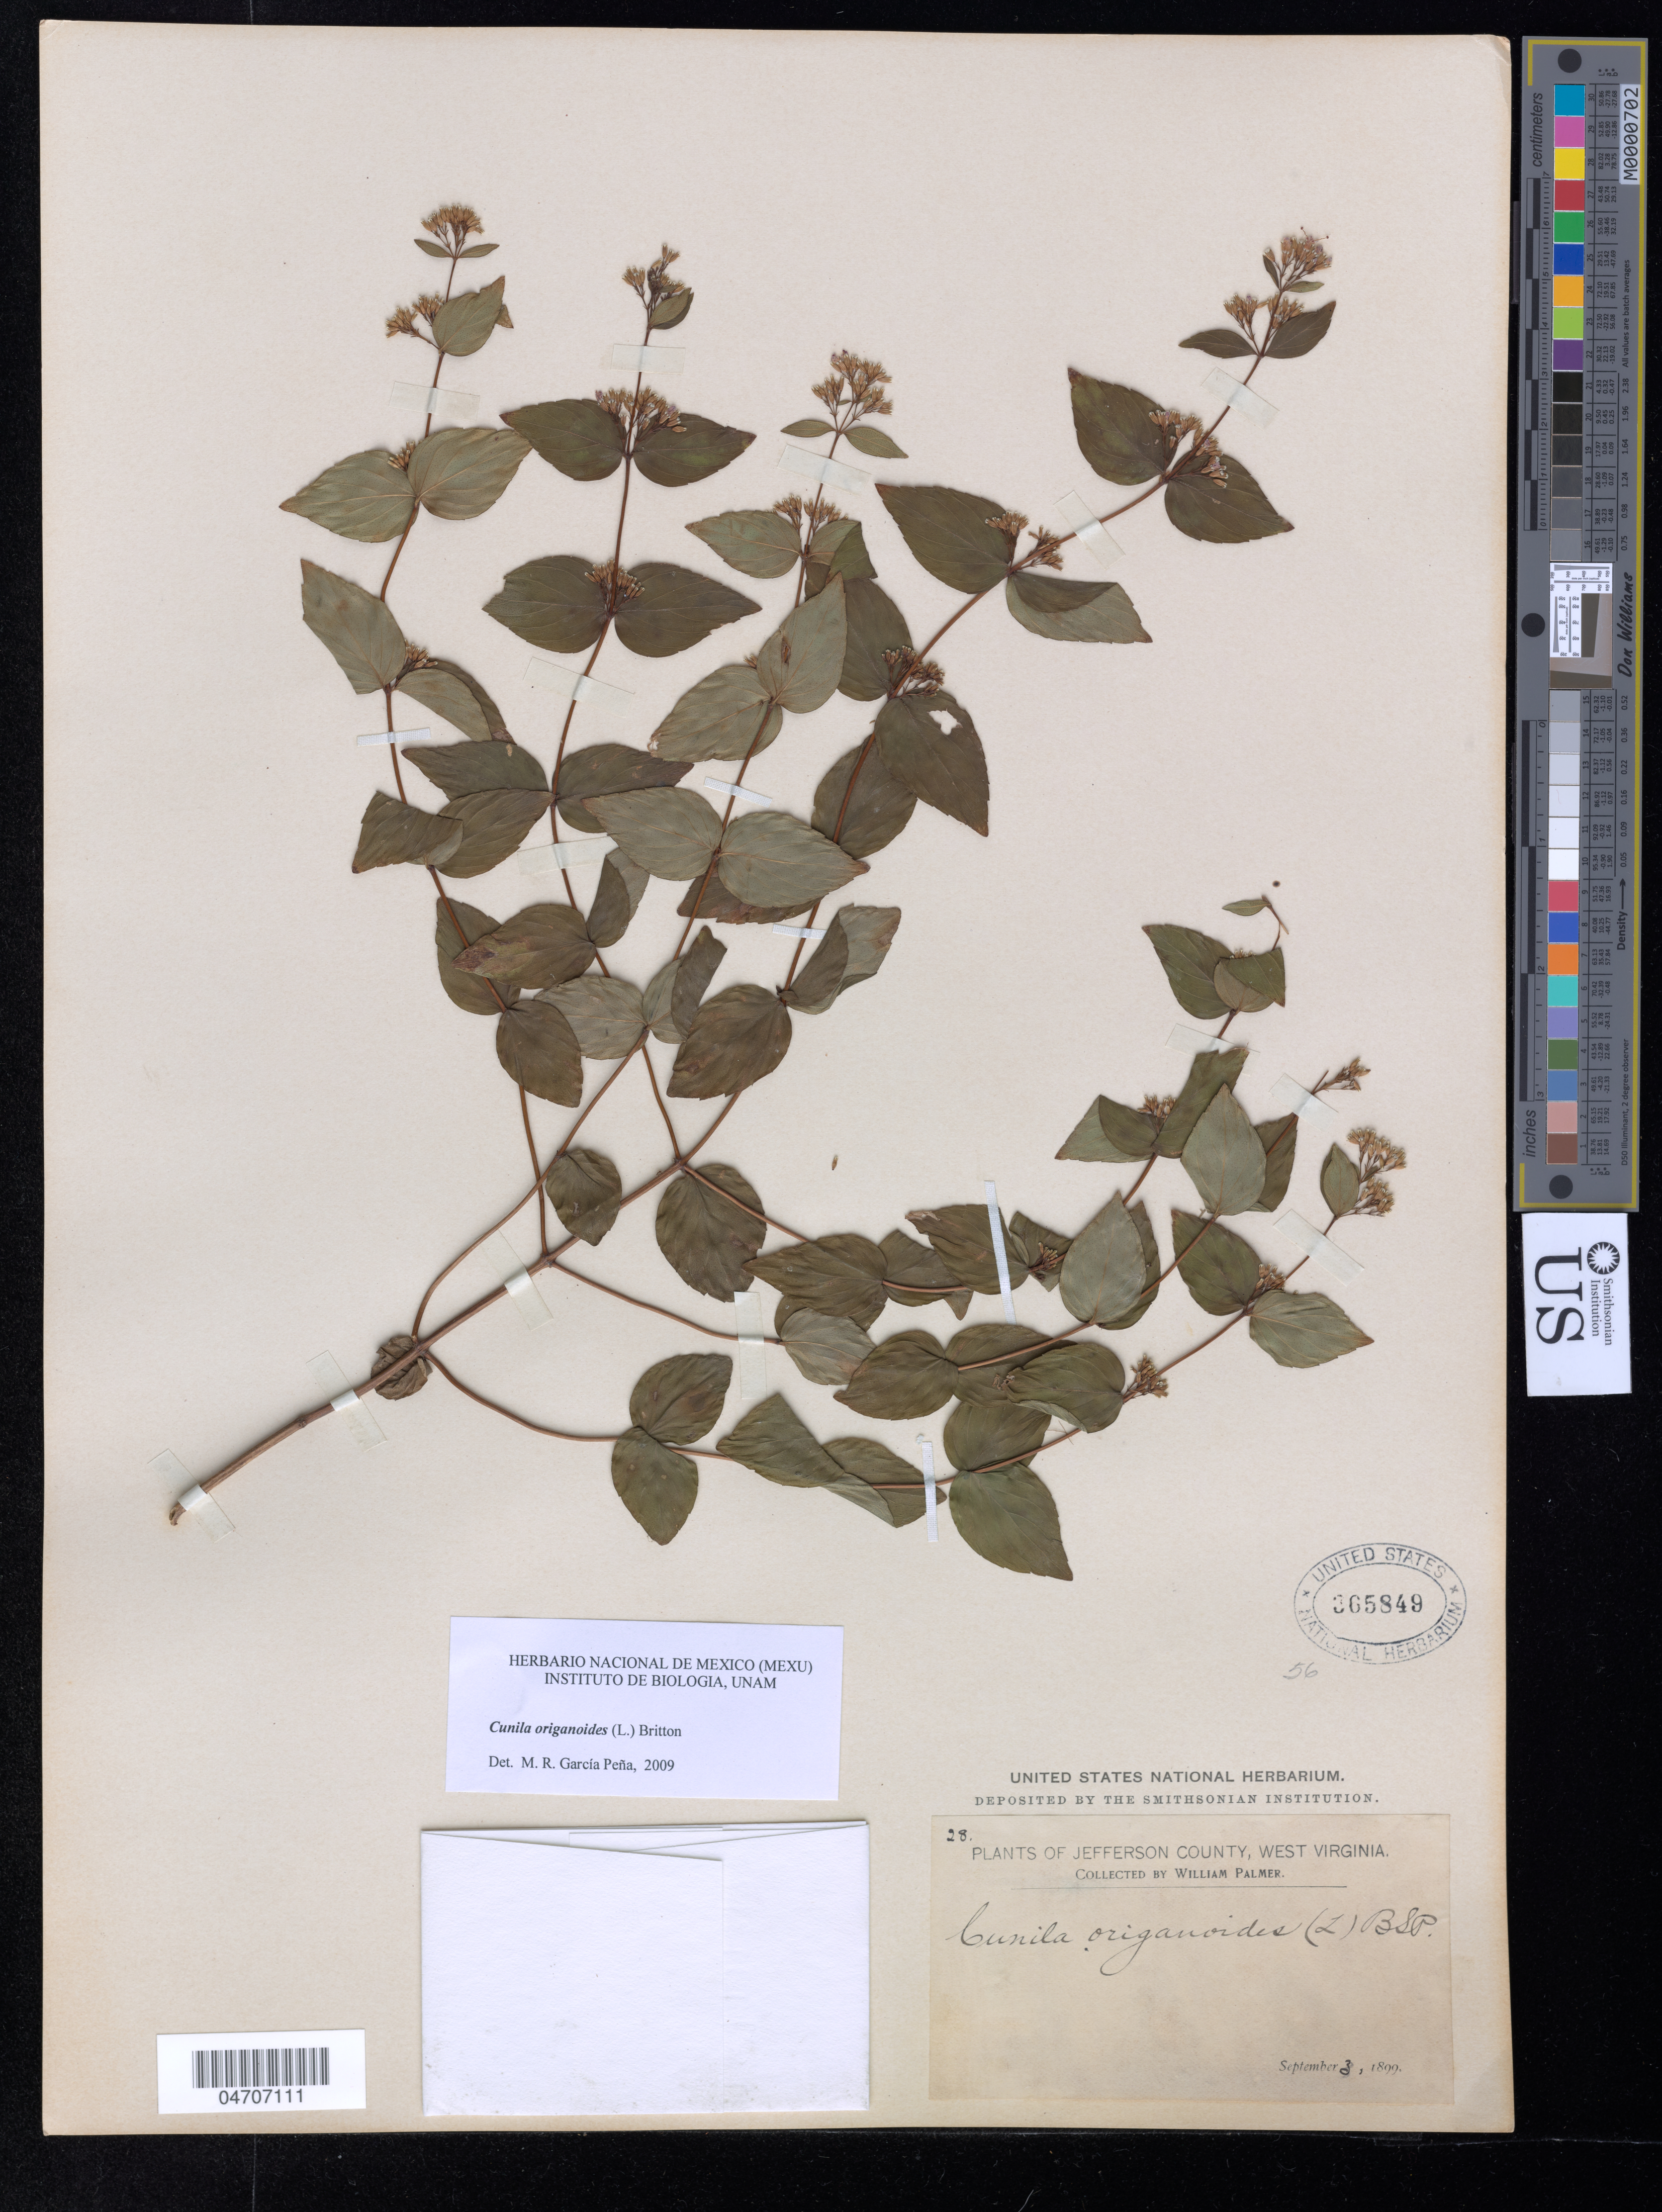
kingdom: Plantae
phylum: Tracheophyta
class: Magnoliopsida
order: Lamiales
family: Lamiaceae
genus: Cunila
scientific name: Cunila origanoides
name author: (L.) Britton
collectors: W. Palmer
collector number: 28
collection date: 1899-09-03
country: United States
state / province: West Virginia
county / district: Jefferson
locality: Jefferson County.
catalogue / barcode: US 365849